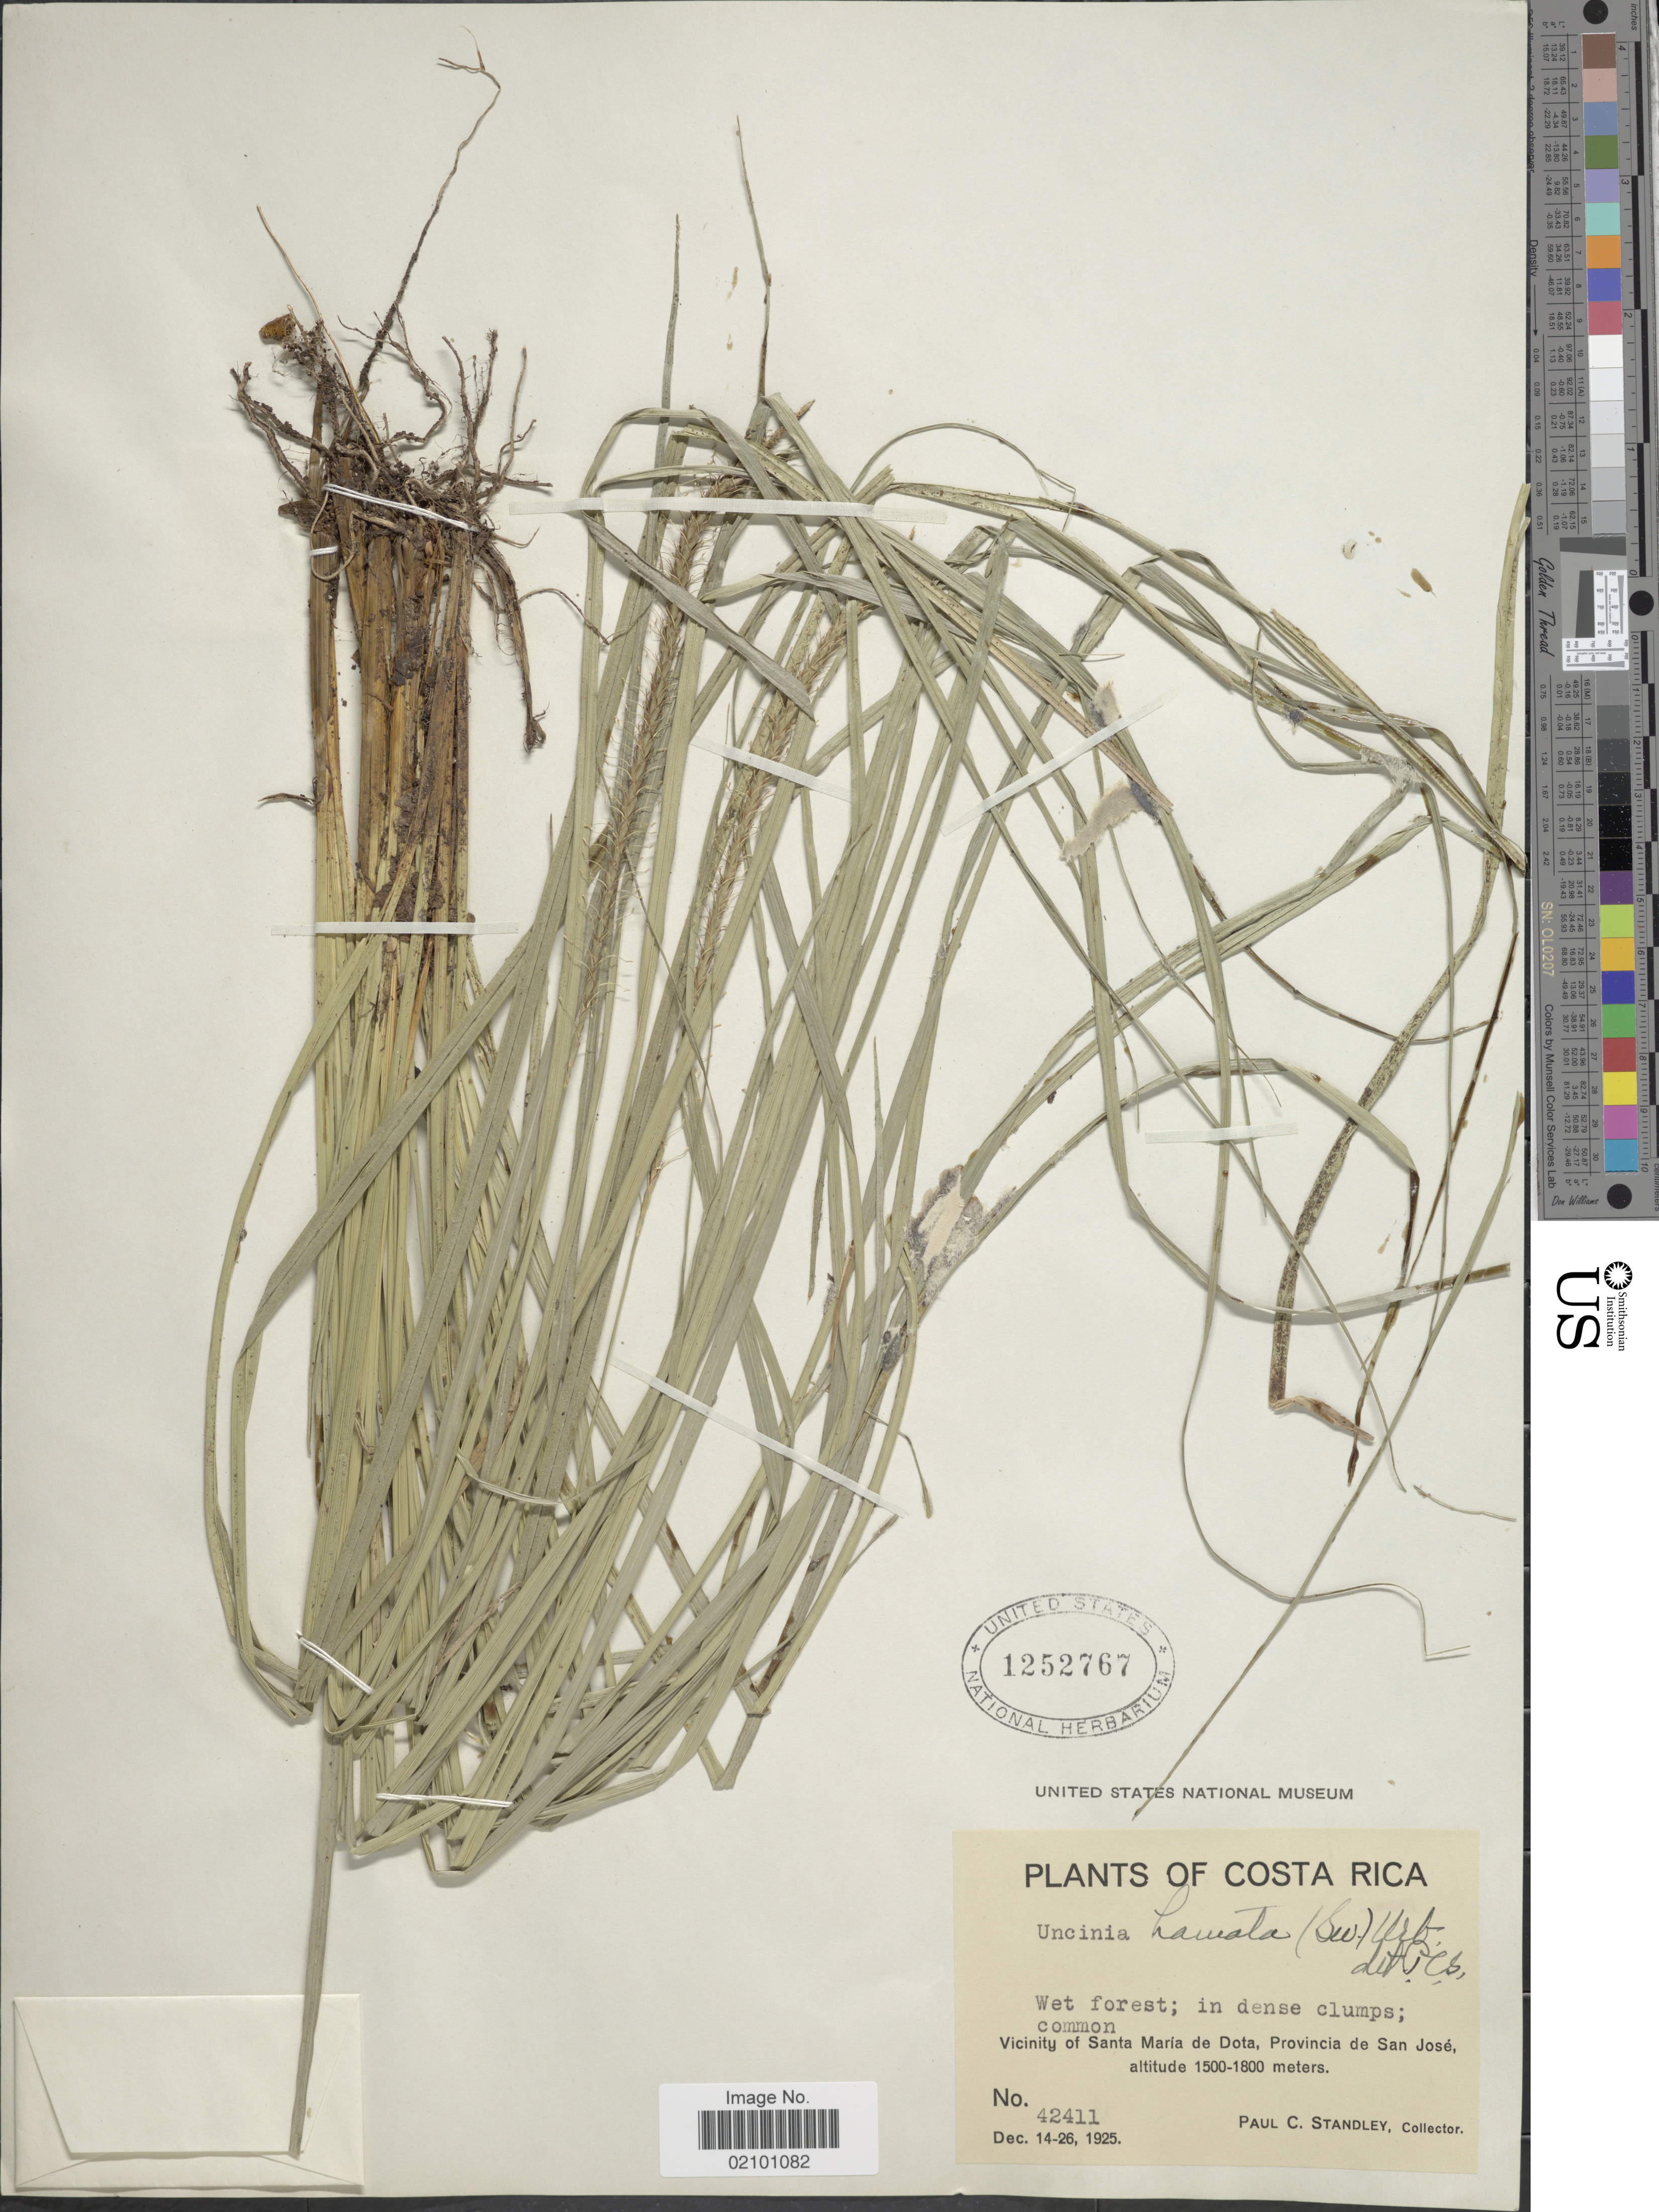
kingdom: Plantae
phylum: Tracheophyta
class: Liliopsida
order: Poales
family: Cyperaceae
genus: Carex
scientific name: Carex hamata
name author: Sw.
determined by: Jimnéz-Mejias, Pedro, (UPOS), Universidad Pablo de Olavide (SPAIN)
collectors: P. C. Standley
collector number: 42411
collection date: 1925-12-14/1925-12-26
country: Costa Rica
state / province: San José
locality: Vicinity of Santa Maria de Dota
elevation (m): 1500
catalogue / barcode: US 1252767